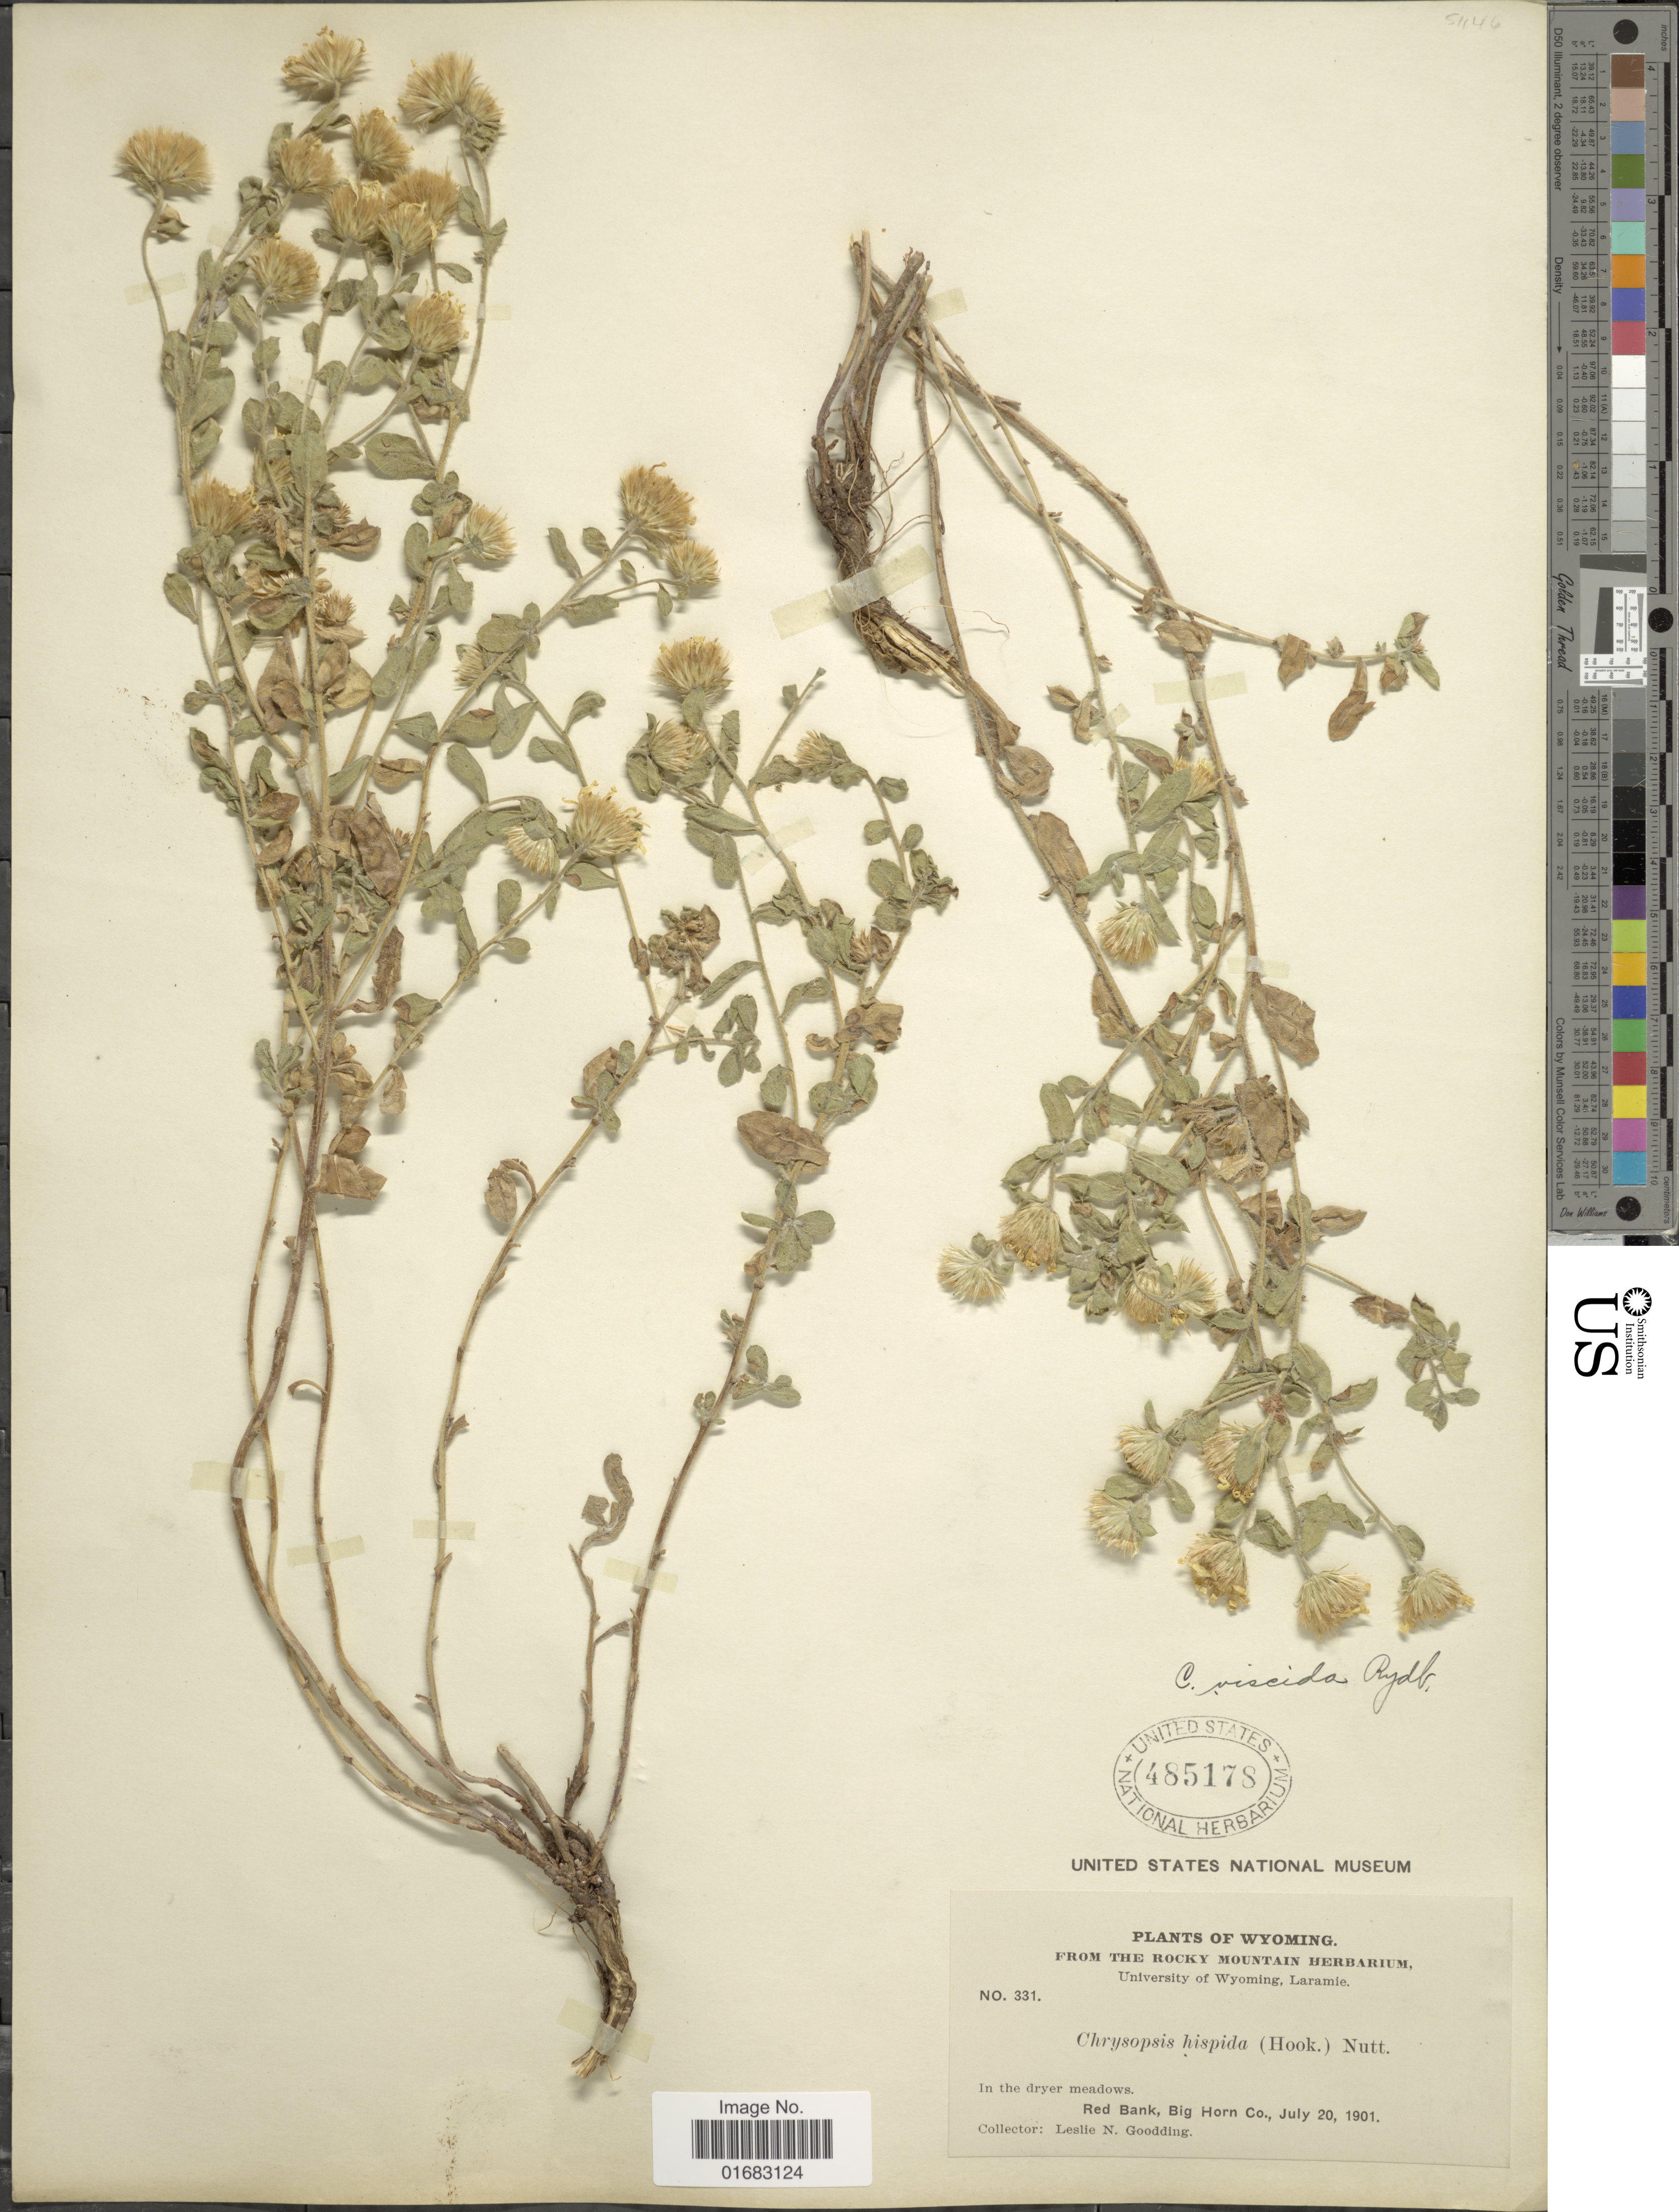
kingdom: Plantae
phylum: Tracheophyta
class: Magnoliopsida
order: Asterales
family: Asteraceae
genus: Heterotheca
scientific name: Heterotheca viscida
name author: (A. Gray) V.L. Harms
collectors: L. N. Goodding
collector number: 331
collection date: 1901-07-20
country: United States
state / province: Wyoming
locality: Wyoming. From the Rocky Mountain. Red Bank, Big Horn Co.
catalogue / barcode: US 485178